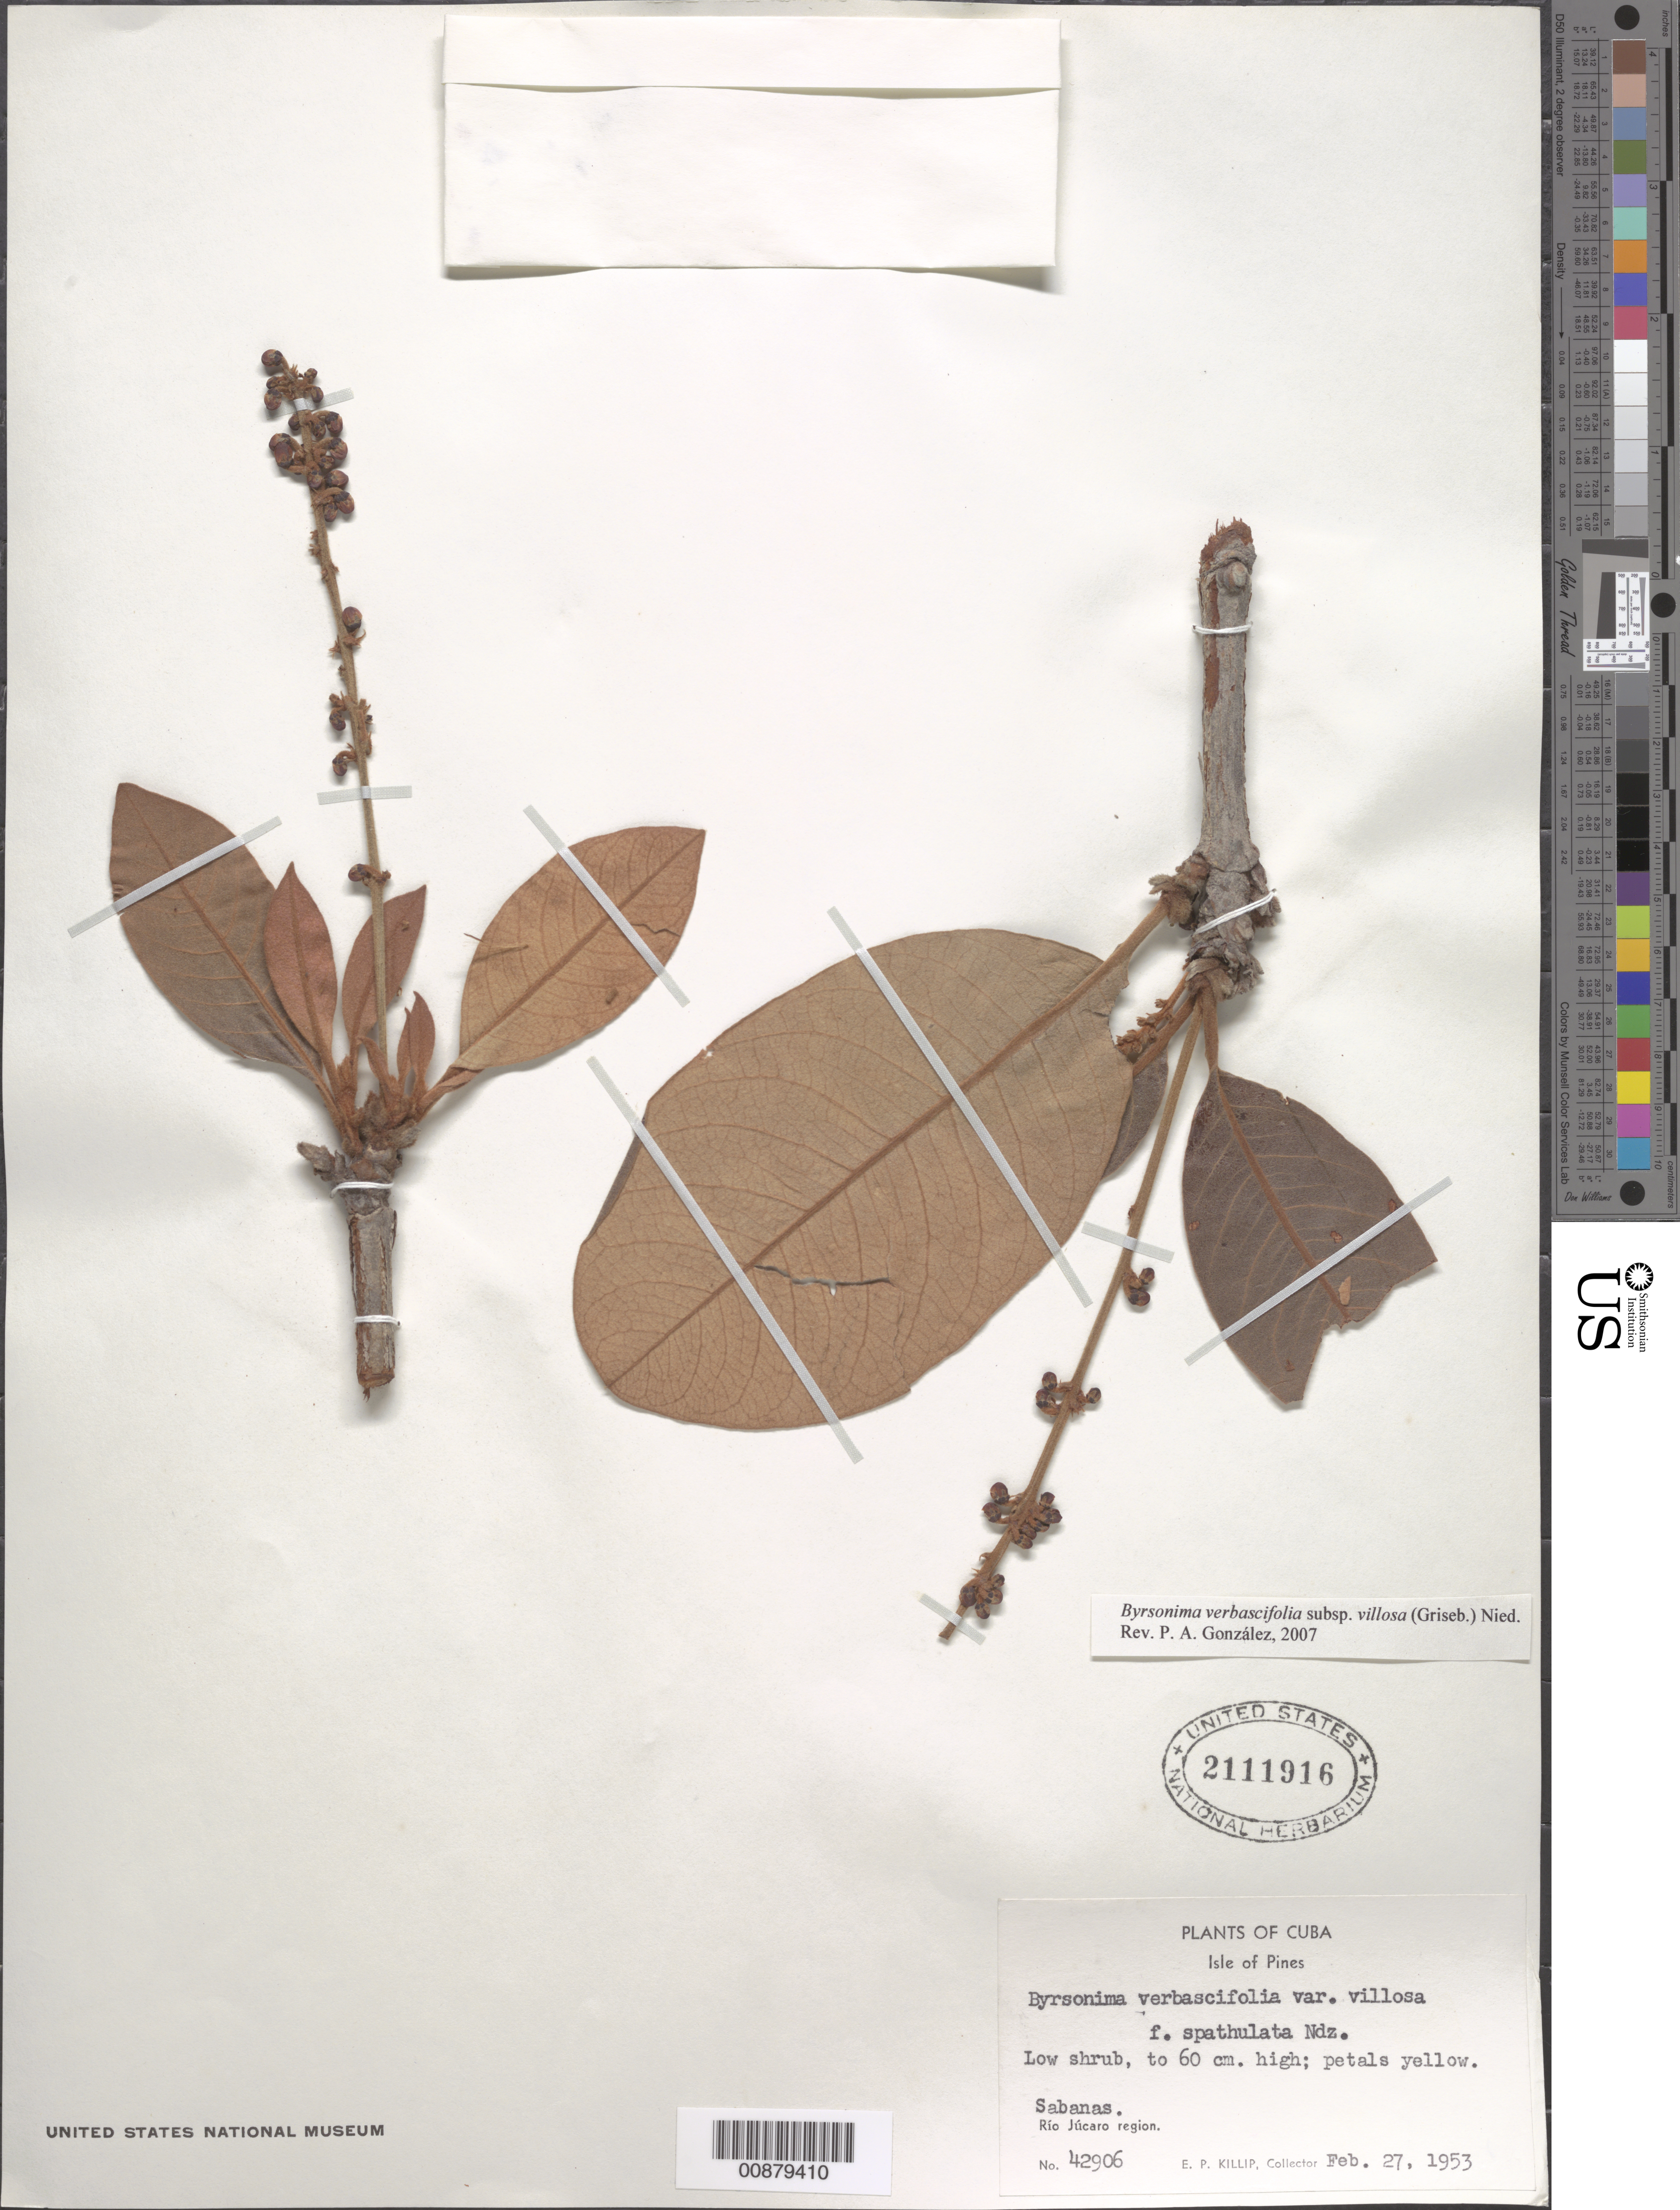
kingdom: Plantae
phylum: Tracheophyta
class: Magnoliopsida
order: Malpighiales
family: Malpighiaceae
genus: Byrsonima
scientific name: Byrsonima verbascifolia subsp. villosa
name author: (Griseb.) Nied.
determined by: González, P. A.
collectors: E. P. Killip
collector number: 42906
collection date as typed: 27 Feb 1953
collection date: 1953-02-27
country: Cuba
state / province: Pinar del Rio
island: Cuba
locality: Rio Júcaro region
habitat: Sabanas.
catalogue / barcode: US 2111916